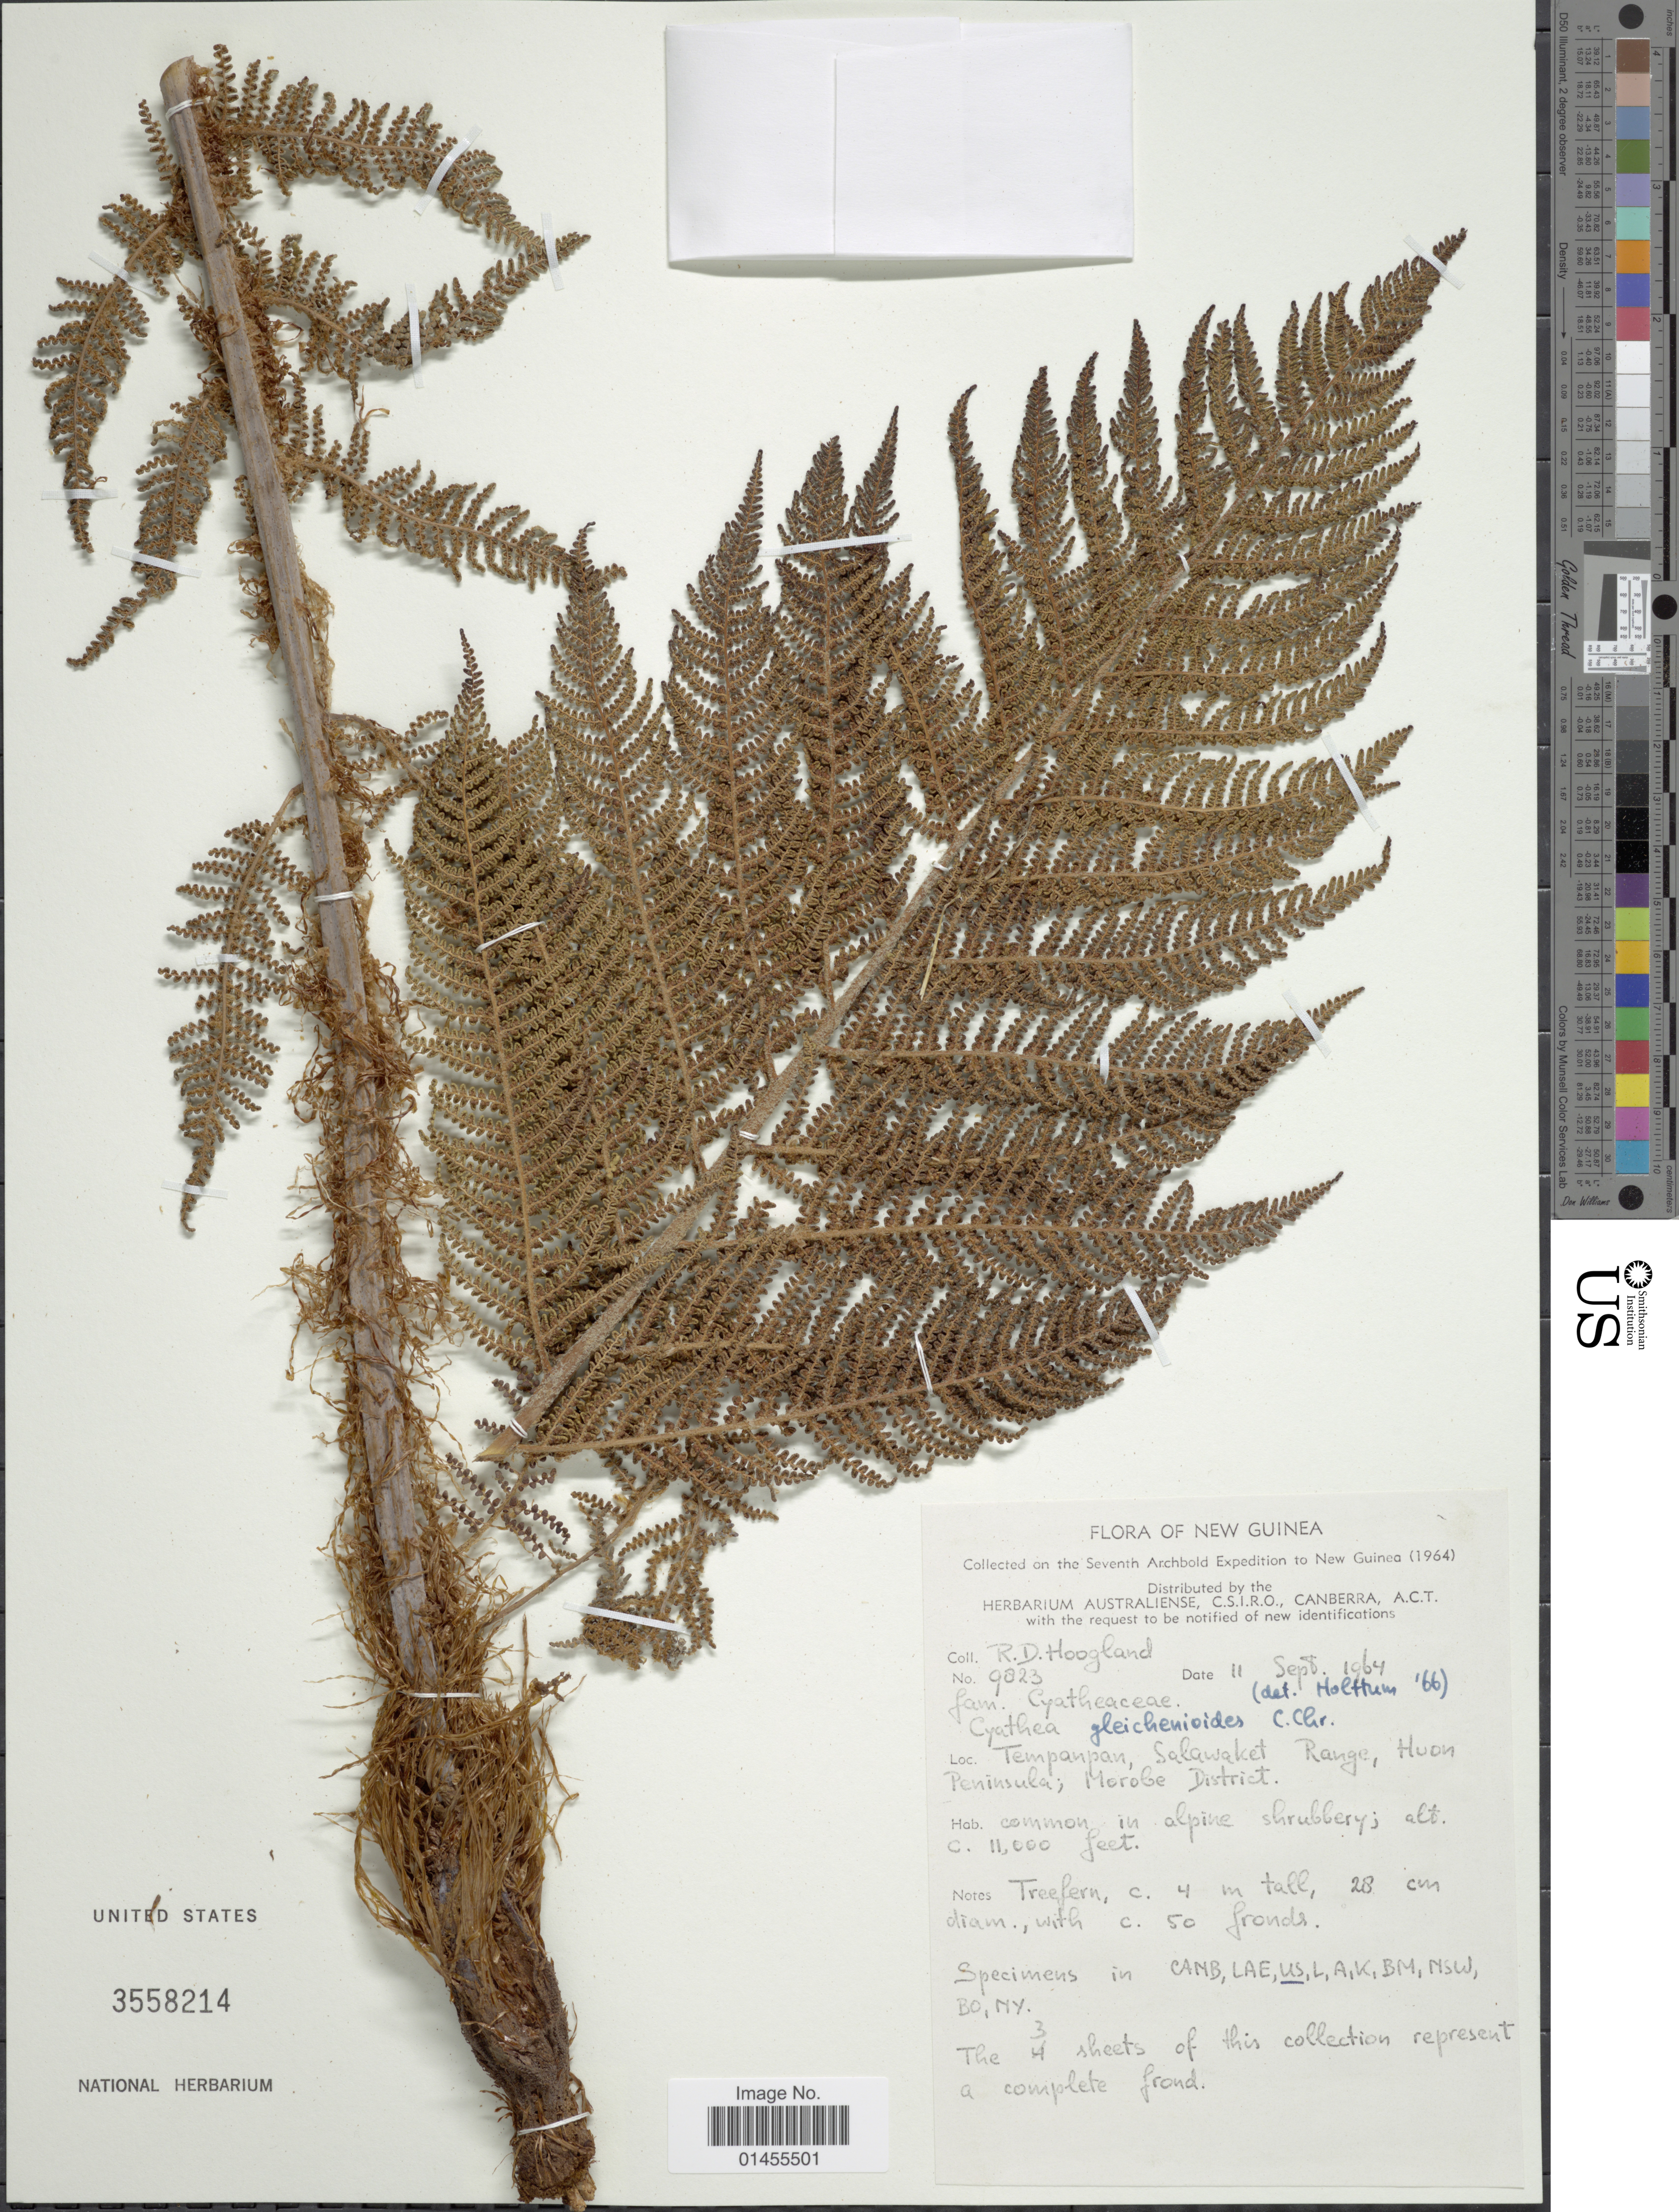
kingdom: Plantae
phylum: Tracheophyta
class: Polypodiopsida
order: Cyatheales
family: Cyatheaceae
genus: Alsophila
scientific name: Alsophila gleichenioides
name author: (C. Chr.) R.M. Tryon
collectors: R. D. Hoogland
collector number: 9823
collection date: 1964-09-11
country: Papua New Guinea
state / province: Morobe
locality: New Guinea. Tempanpan, Salawaket Range, Huon Peninsula, Morobe District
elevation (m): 3353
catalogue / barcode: US 3558214